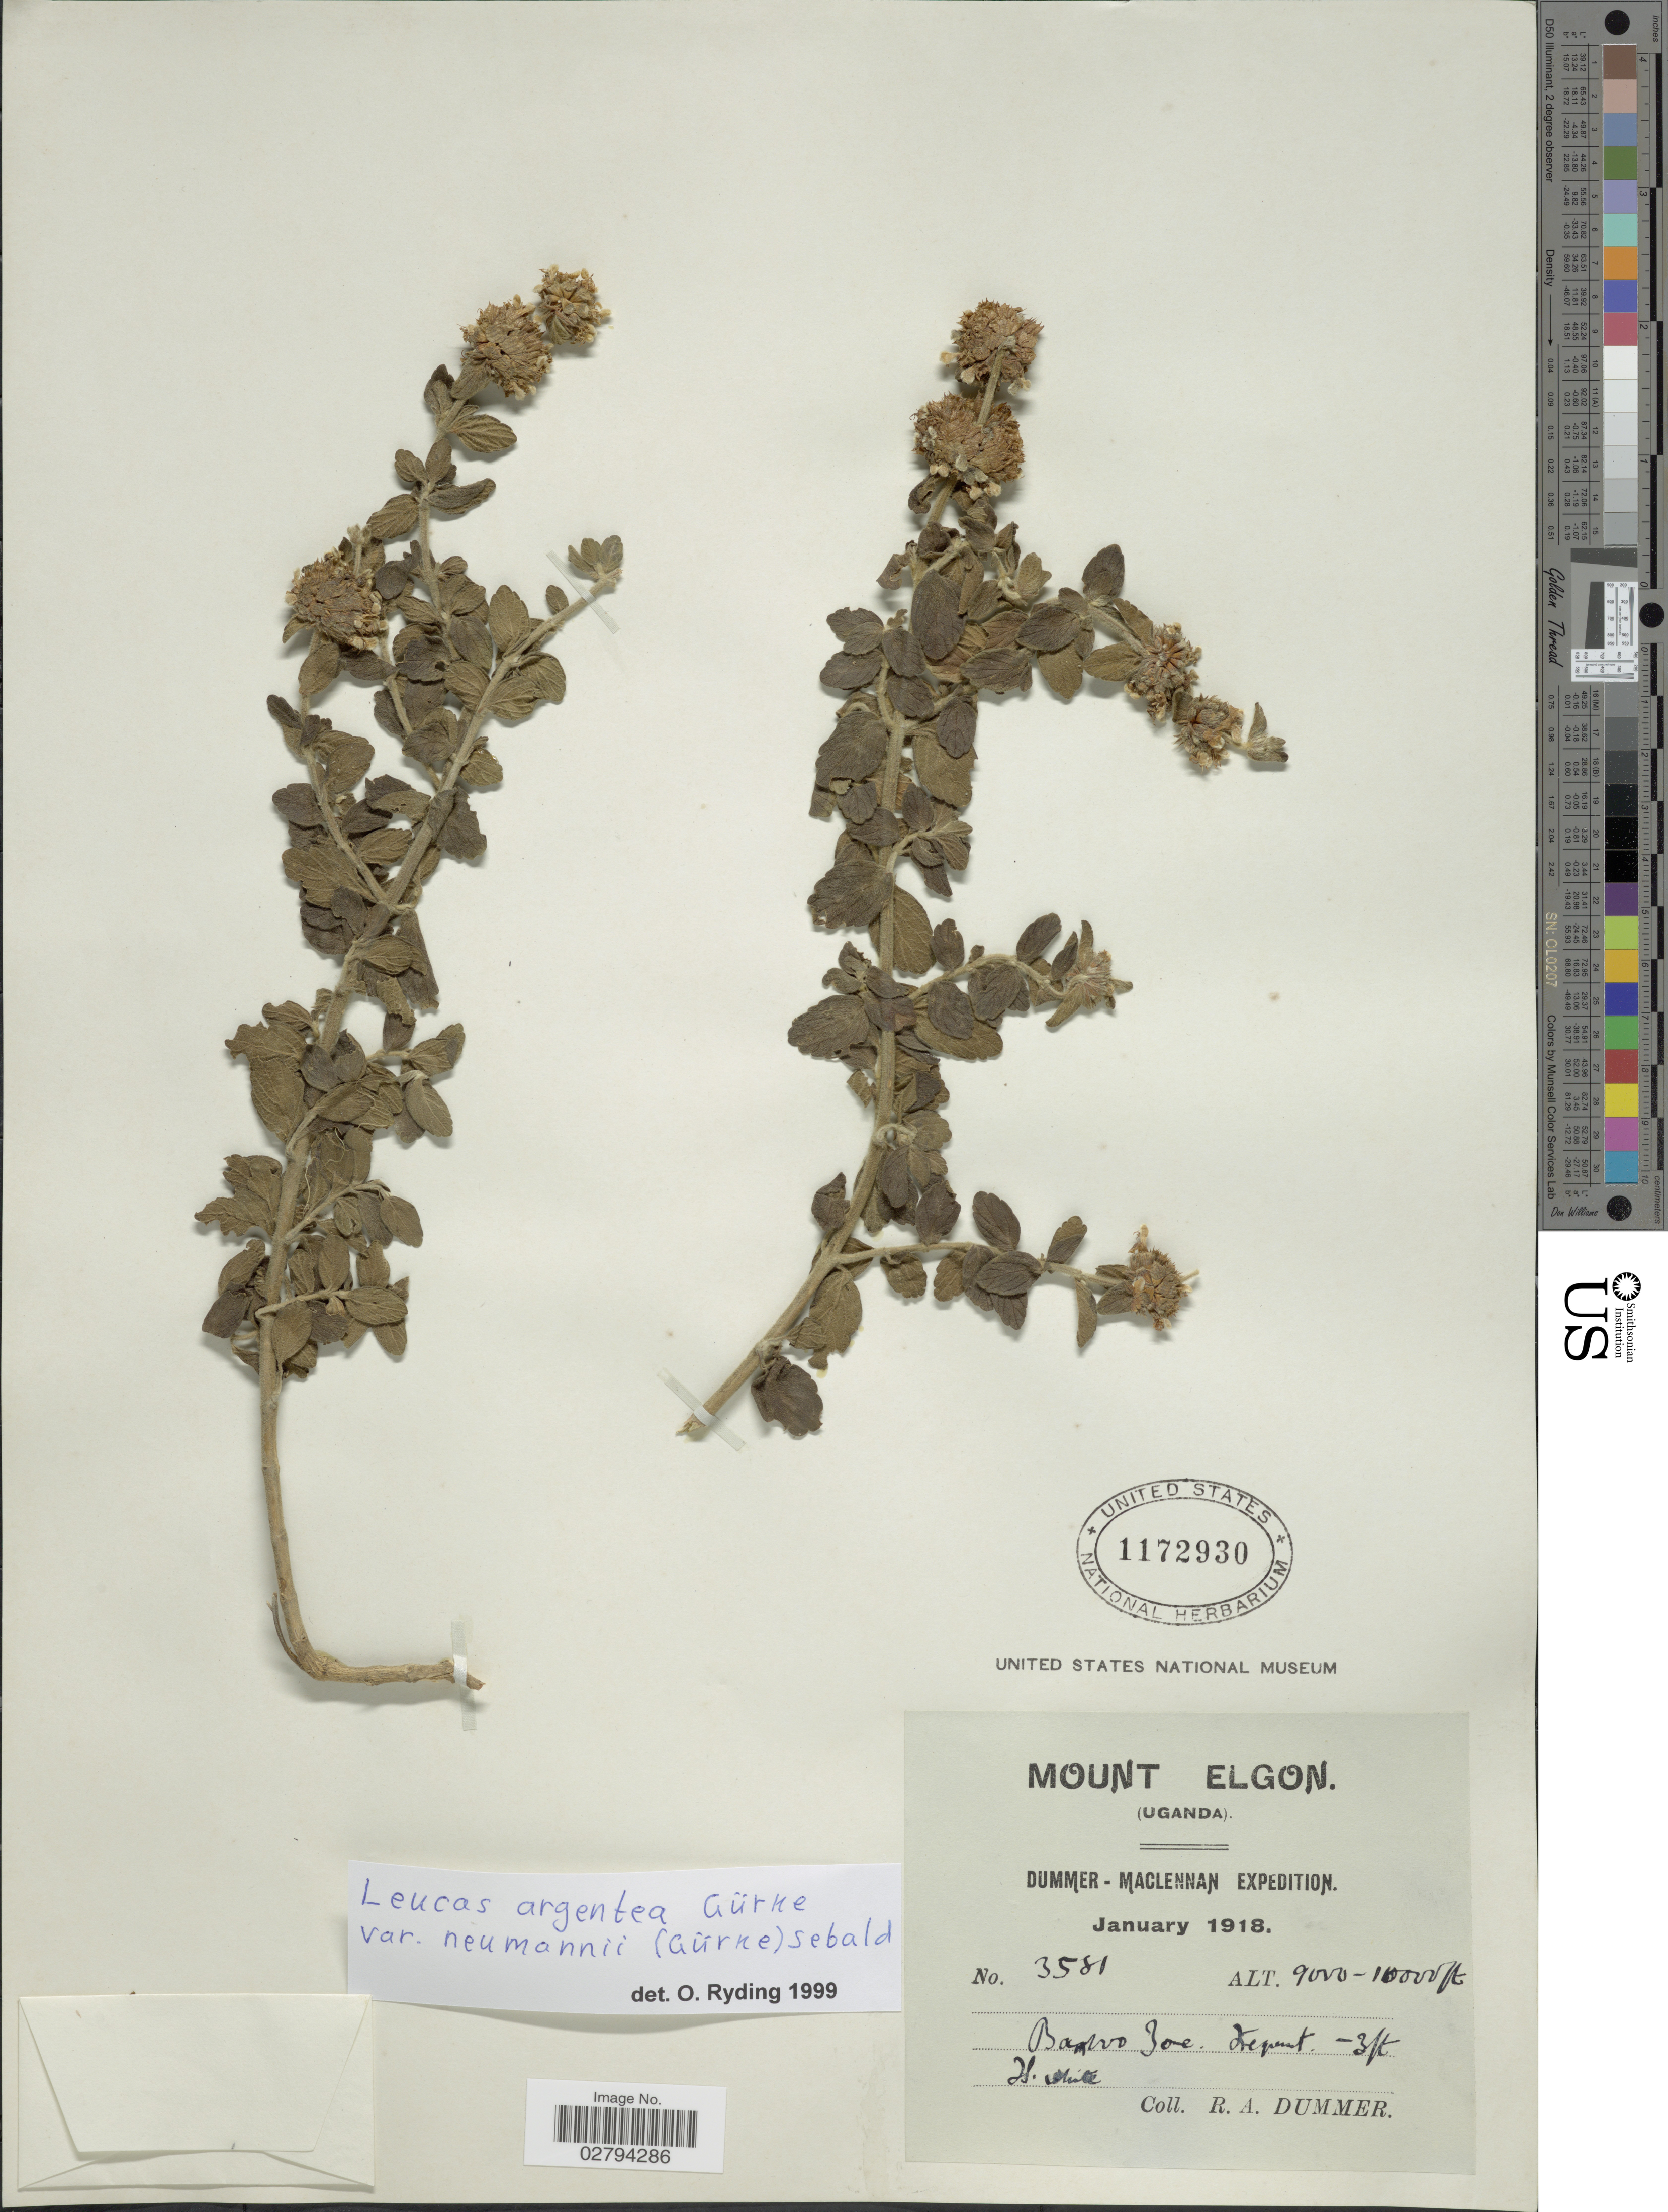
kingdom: Plantae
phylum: Tracheophyta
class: Magnoliopsida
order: Lamiales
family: Lamiaceae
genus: Leucas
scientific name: Leucas argentea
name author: Gürke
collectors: R. Dümmer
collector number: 3581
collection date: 1918-01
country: Uganda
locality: Mount Elgon. Bamboo Zone.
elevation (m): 2743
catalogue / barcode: US 1172930